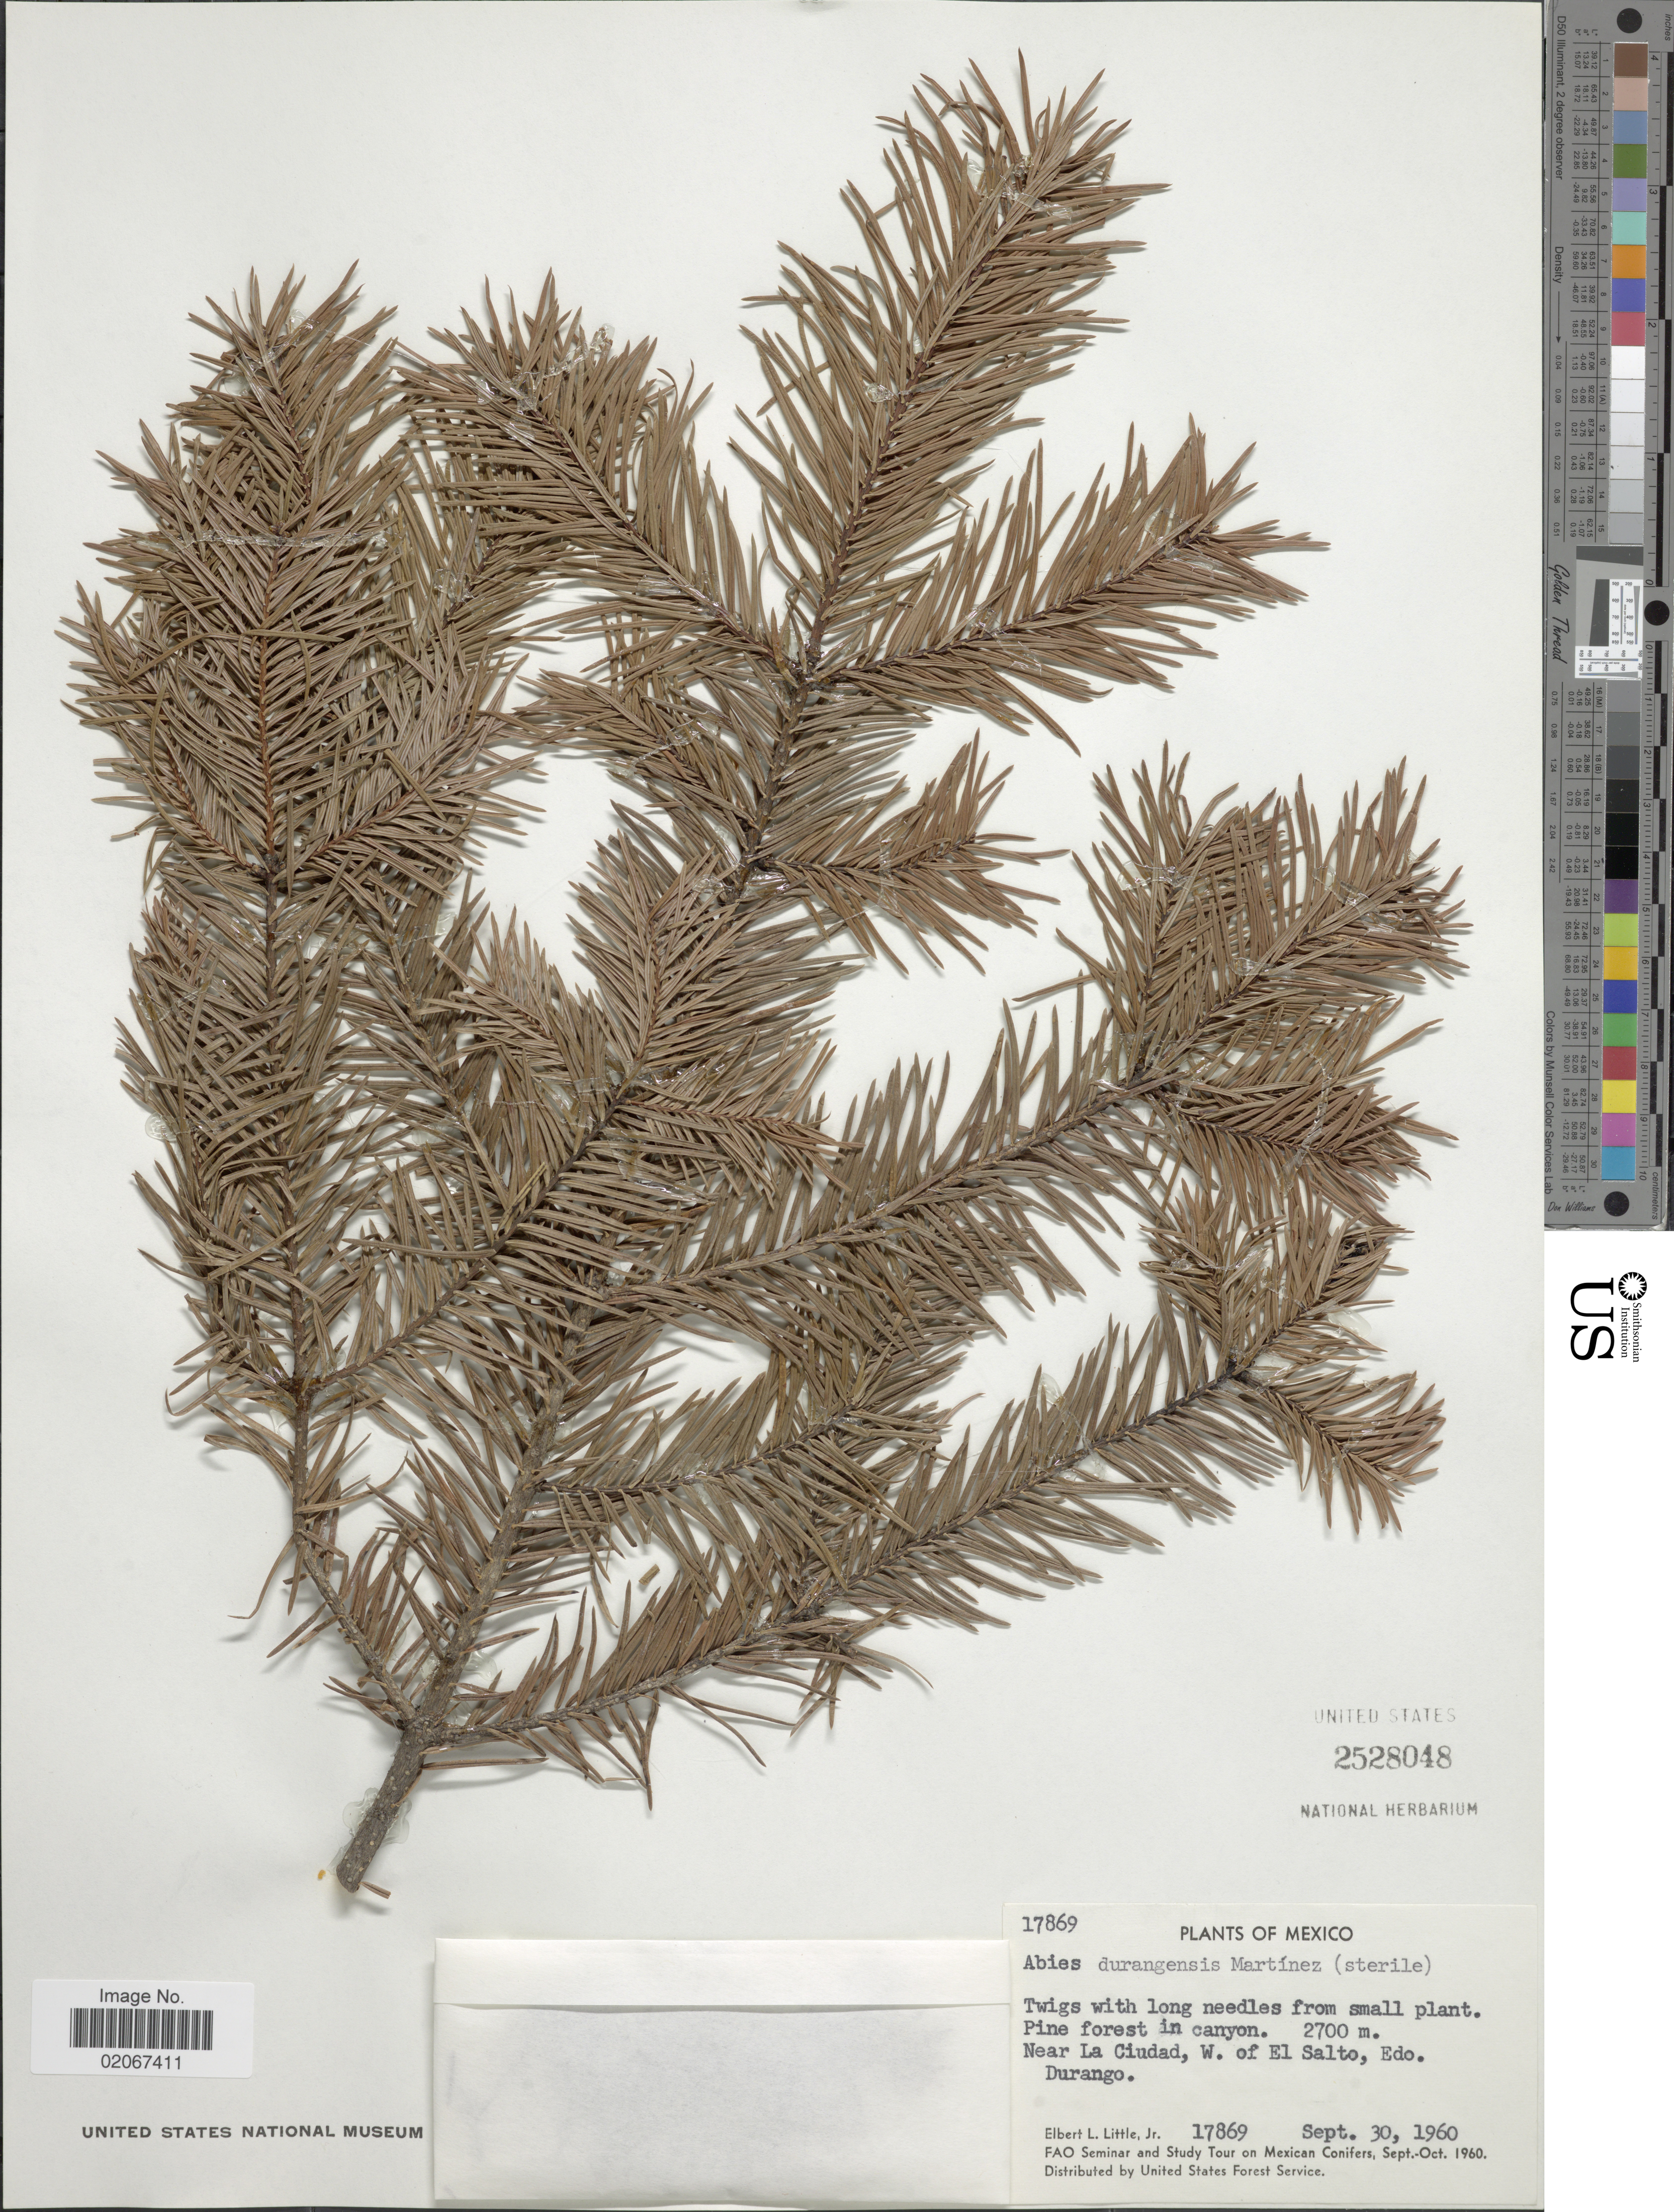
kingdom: Plantae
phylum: Tracheophyta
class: Pinopsida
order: Pinales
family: Pinaceae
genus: Abies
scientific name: Abies durangensis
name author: Martínez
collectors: E. L. Little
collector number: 17869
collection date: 1960-09-30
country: Mexico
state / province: Durango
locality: Near La Ciudad, W. of El Salto, Edo. Durango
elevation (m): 2700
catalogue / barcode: US 2528048